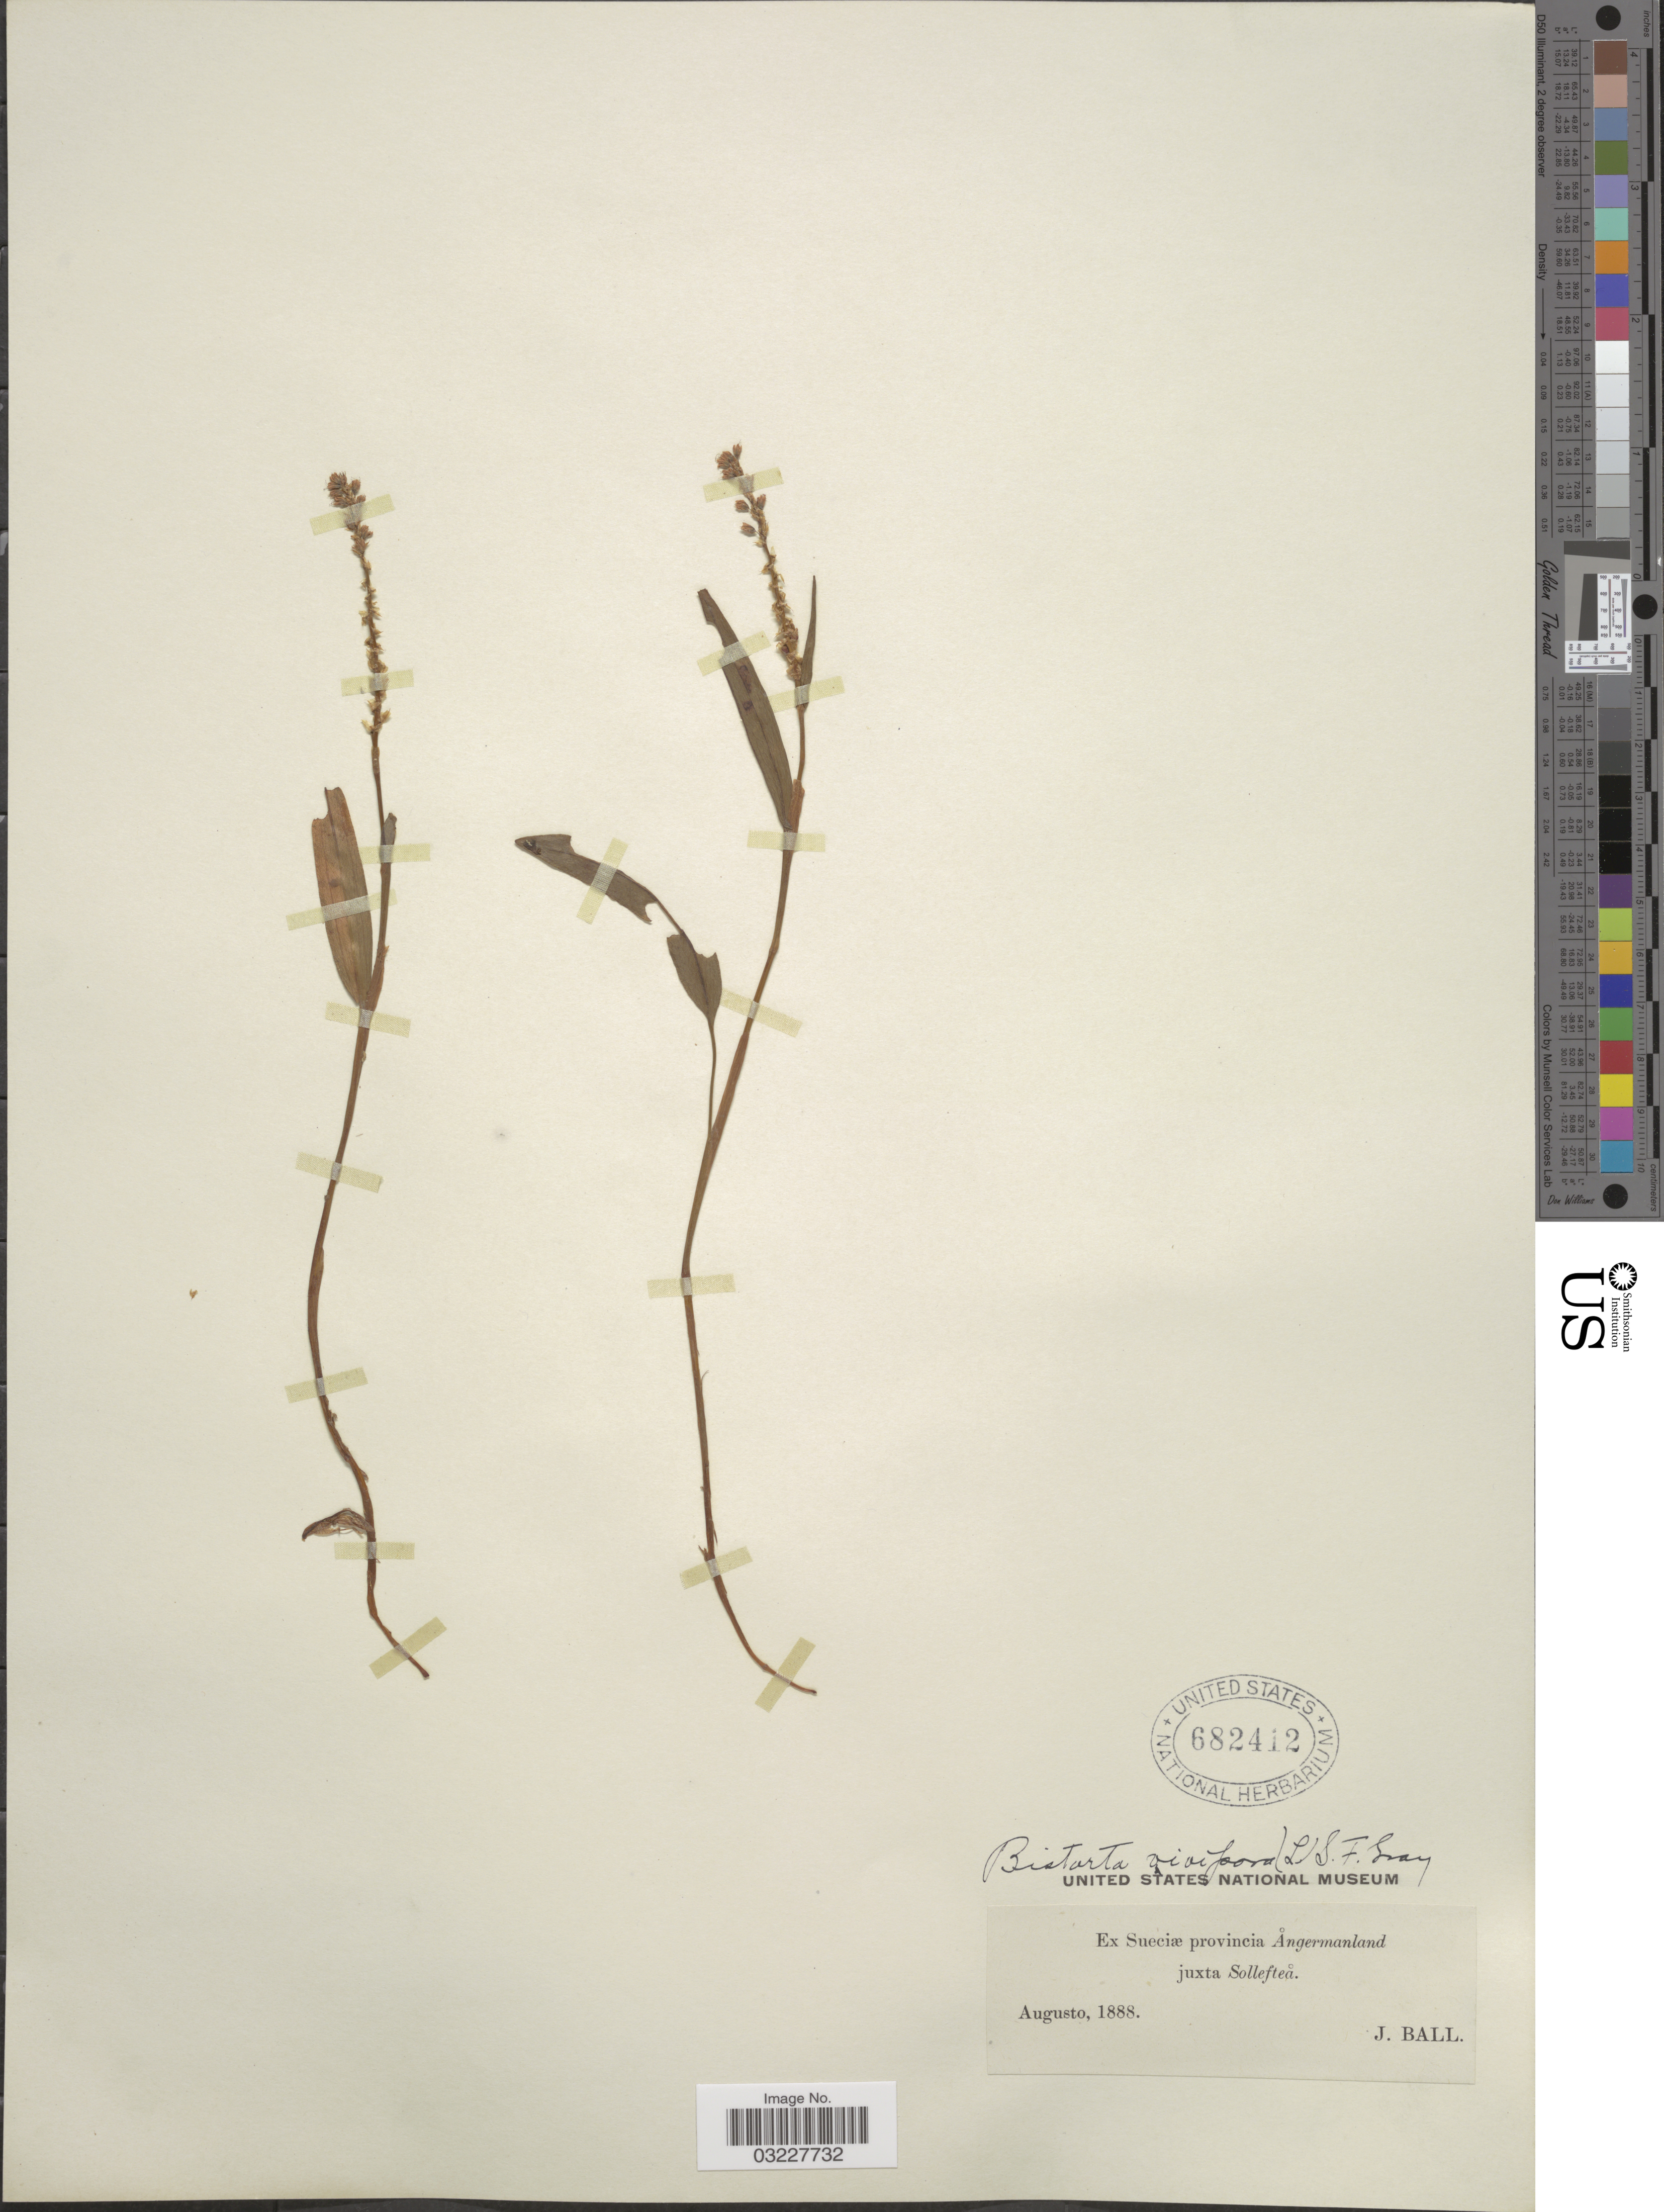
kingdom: Plantae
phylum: Tracheophyta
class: Magnoliopsida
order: Caryophyllales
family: Polygonaceae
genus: Bistorta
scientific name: Bistorta vivipara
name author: (L.) Delarbre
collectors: J. Ball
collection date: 1888-08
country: Sweden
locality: Ex Sueciæ provincia Ångermanland juxta Sollefteå.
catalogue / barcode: US 682412